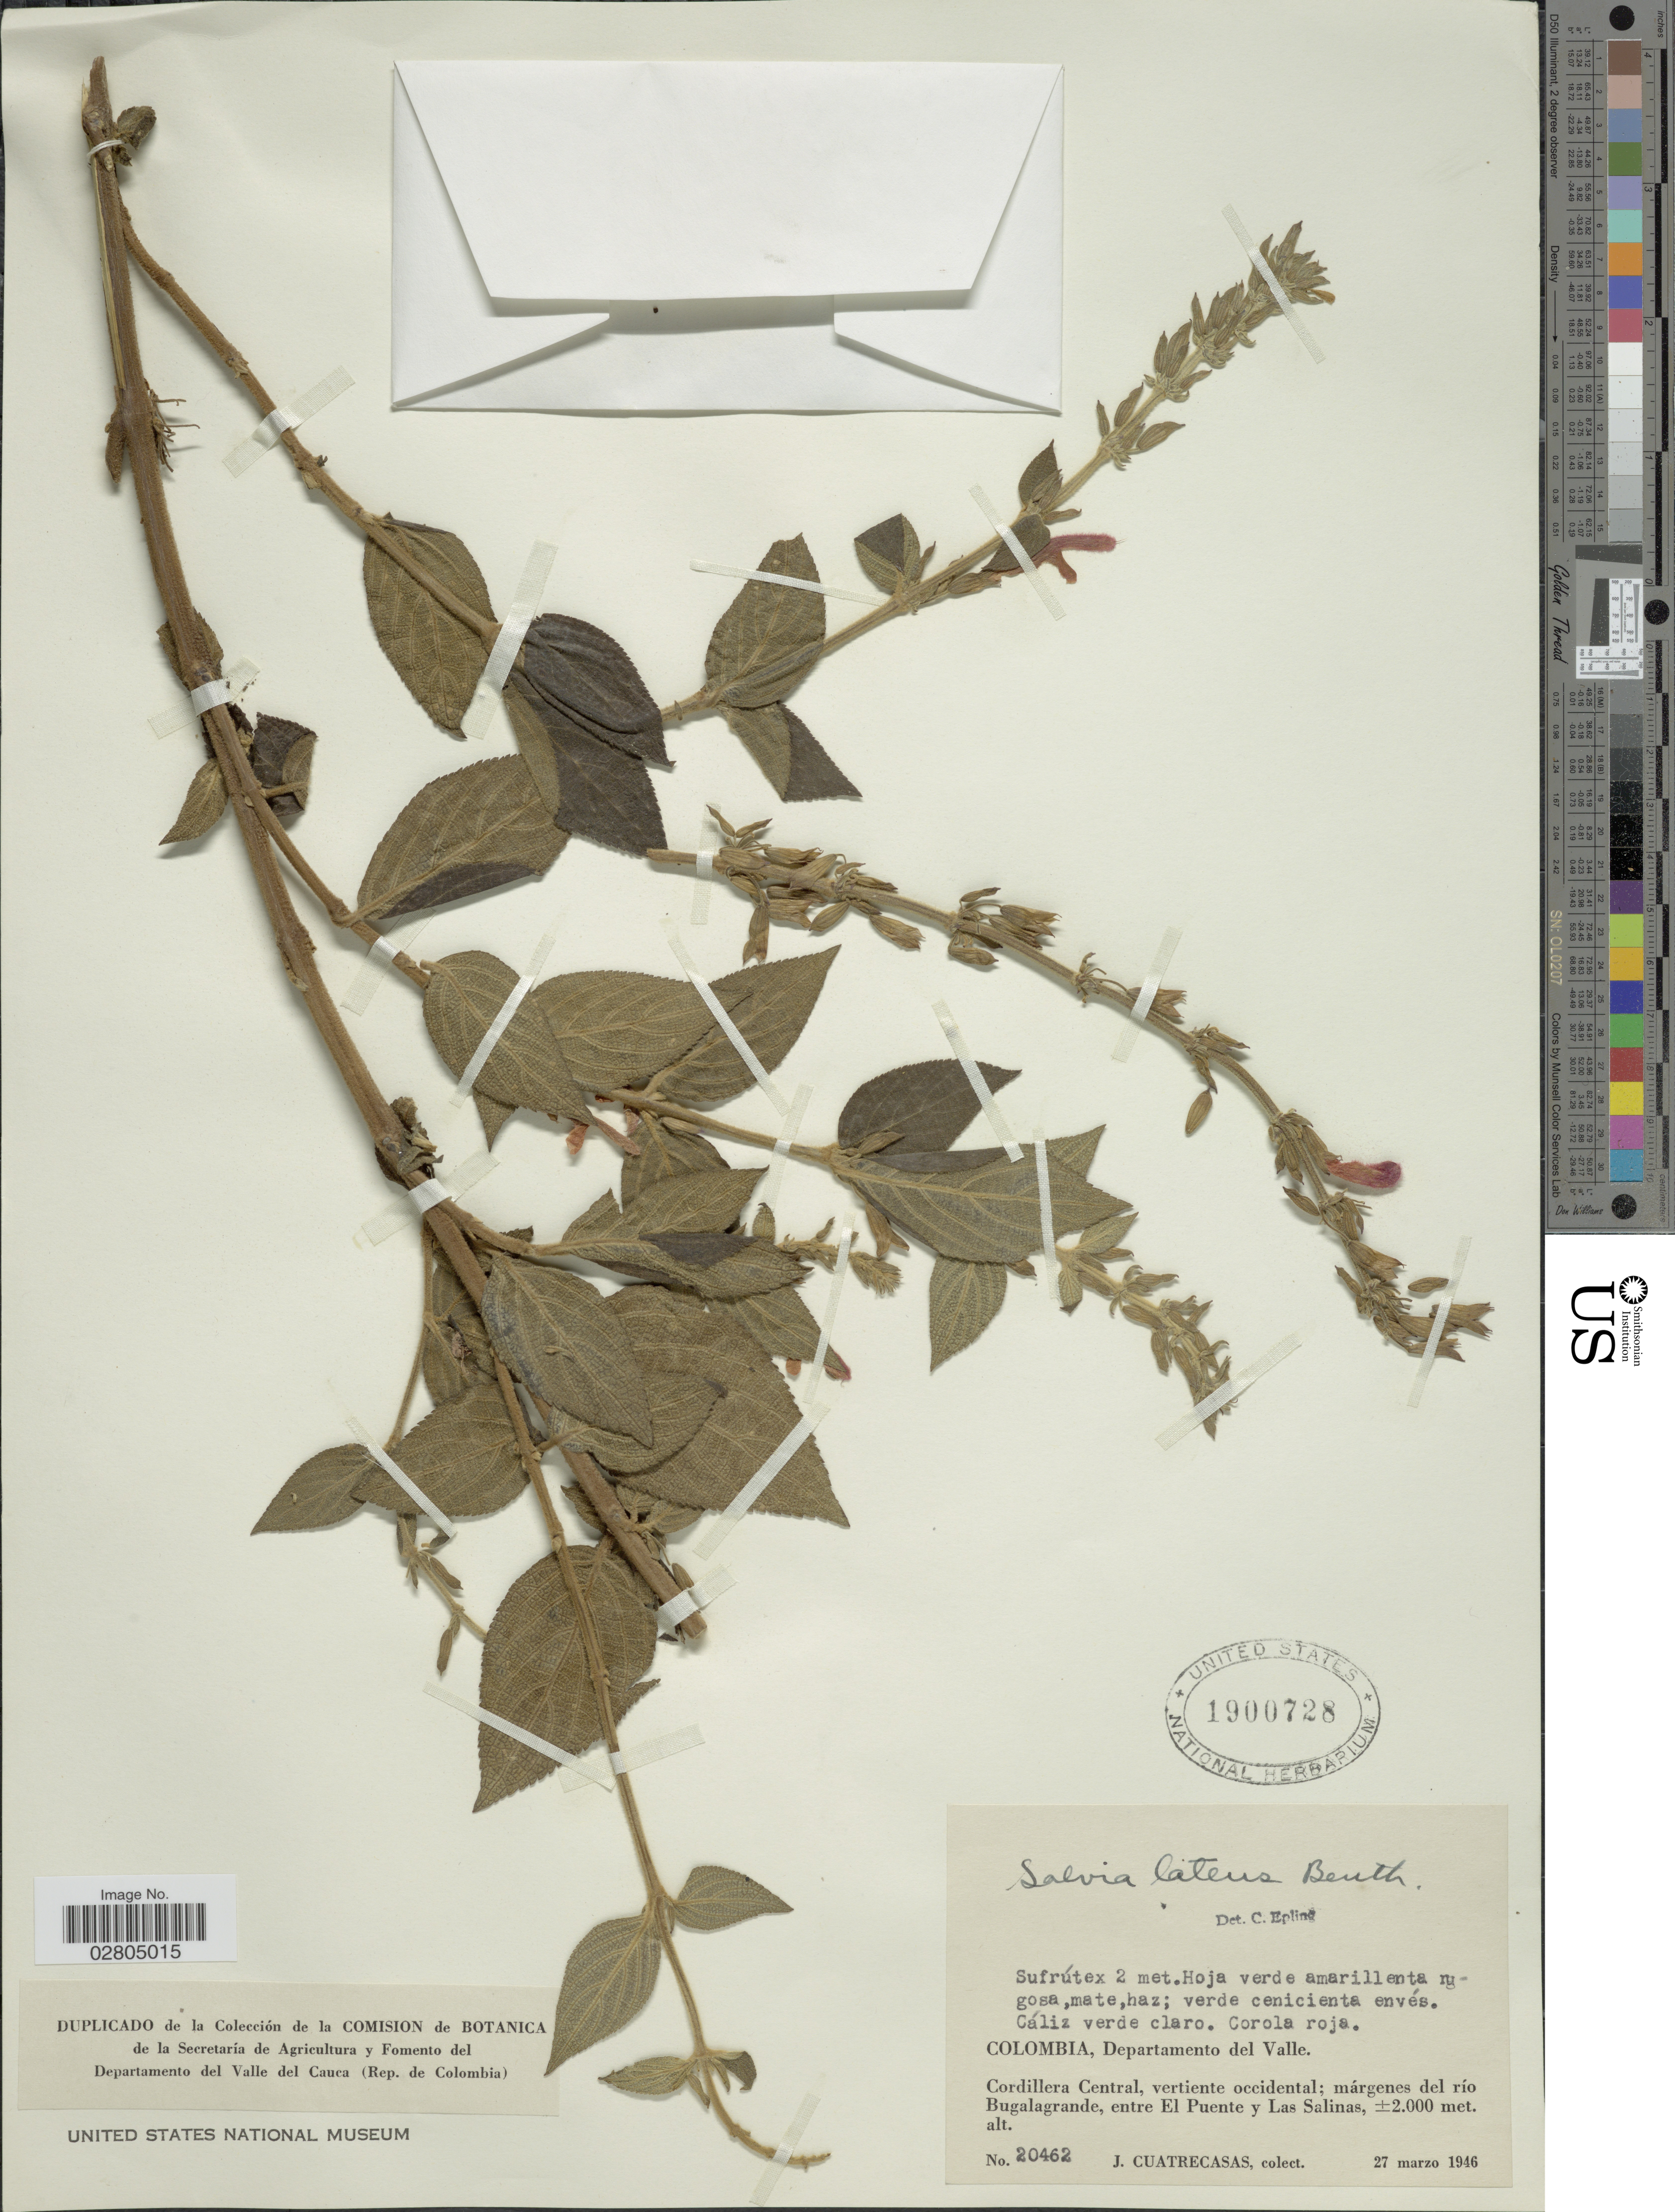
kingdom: Plantae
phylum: Tracheophyta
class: Magnoliopsida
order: Lamiales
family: Lamiaceae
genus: Salvia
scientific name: Salvia rufula subsp. latens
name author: (Benth.) J.R.I. Wood & Harley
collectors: J. Cuatrecasas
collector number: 20462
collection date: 1946-03-27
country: Colombia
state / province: Valle del Cauca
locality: Departamento del Valle, Cordillera Central, vertiente occidental, márgenes del río Bugalagrande, entre El Puente y Las Salinas.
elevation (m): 2000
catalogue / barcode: US 1900728